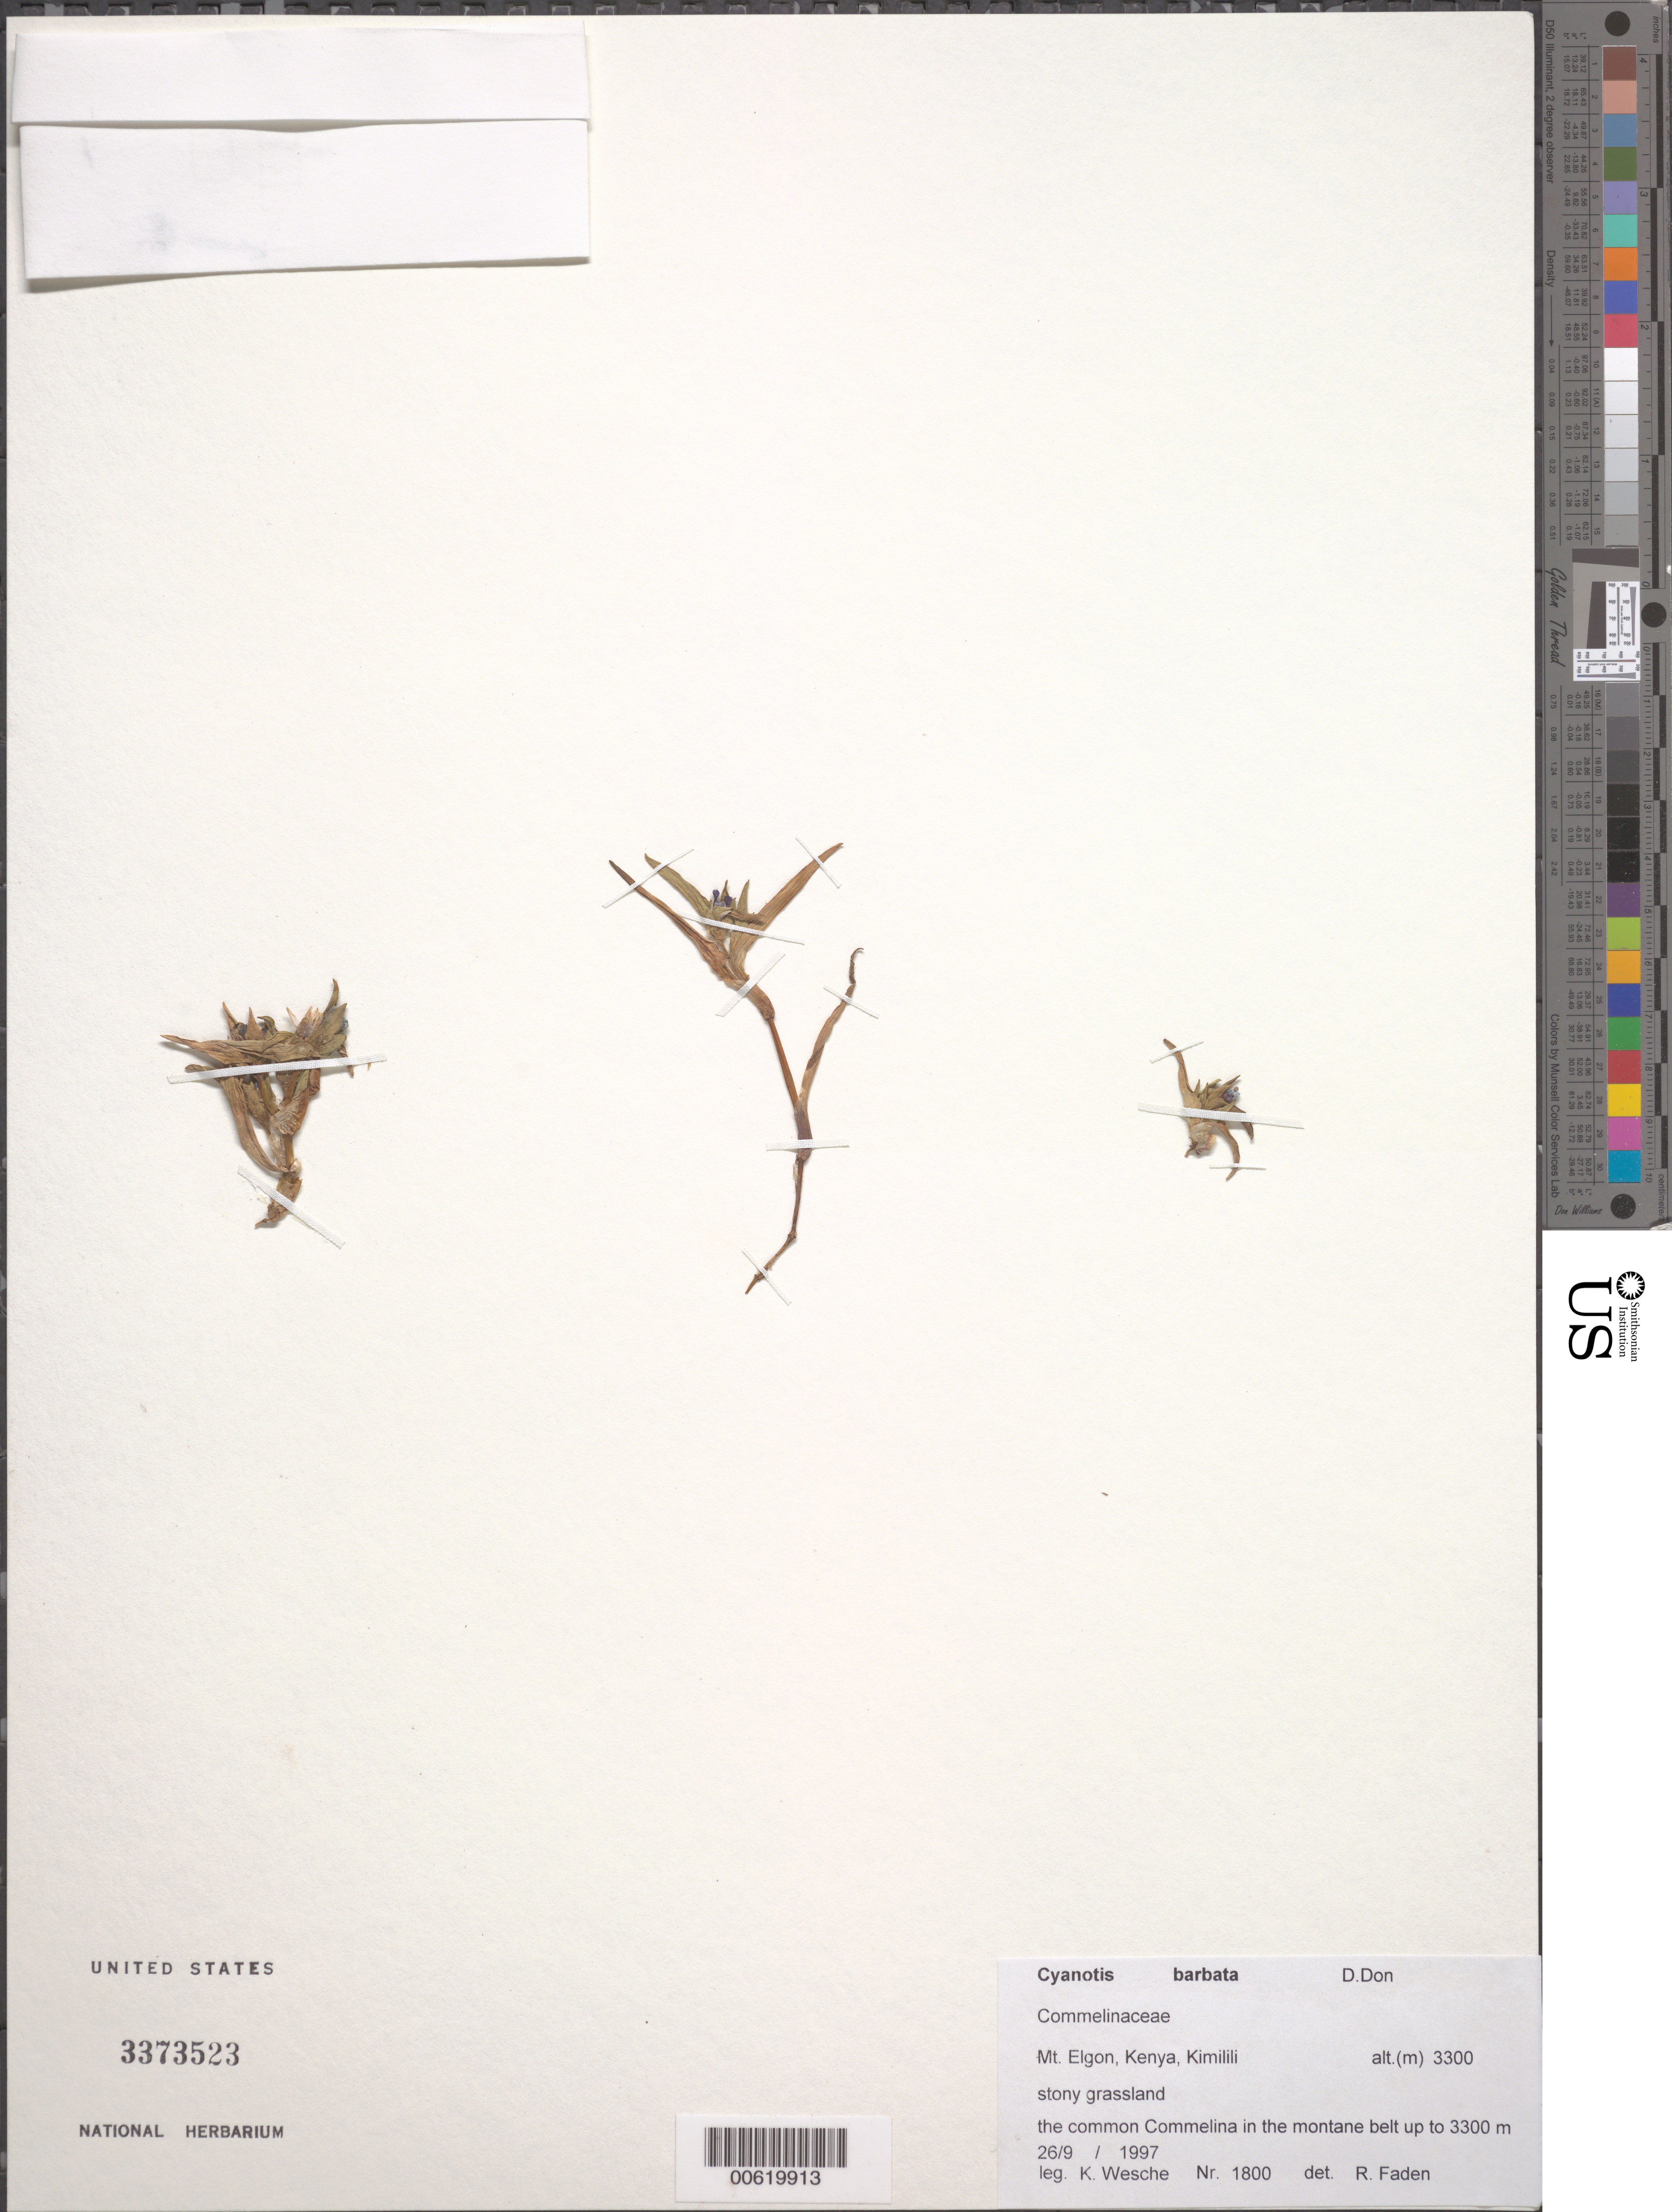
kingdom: Plantae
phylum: Tracheophyta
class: Liliopsida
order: Commelinales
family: Commelinaceae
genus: Cyanotis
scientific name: Cyanotis barbata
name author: D. Don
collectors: K. Wesche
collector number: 1800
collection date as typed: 26 Sep 1997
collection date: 1997-09-26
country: Kenya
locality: Mt. elgon, kimilili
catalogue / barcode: US 3373523